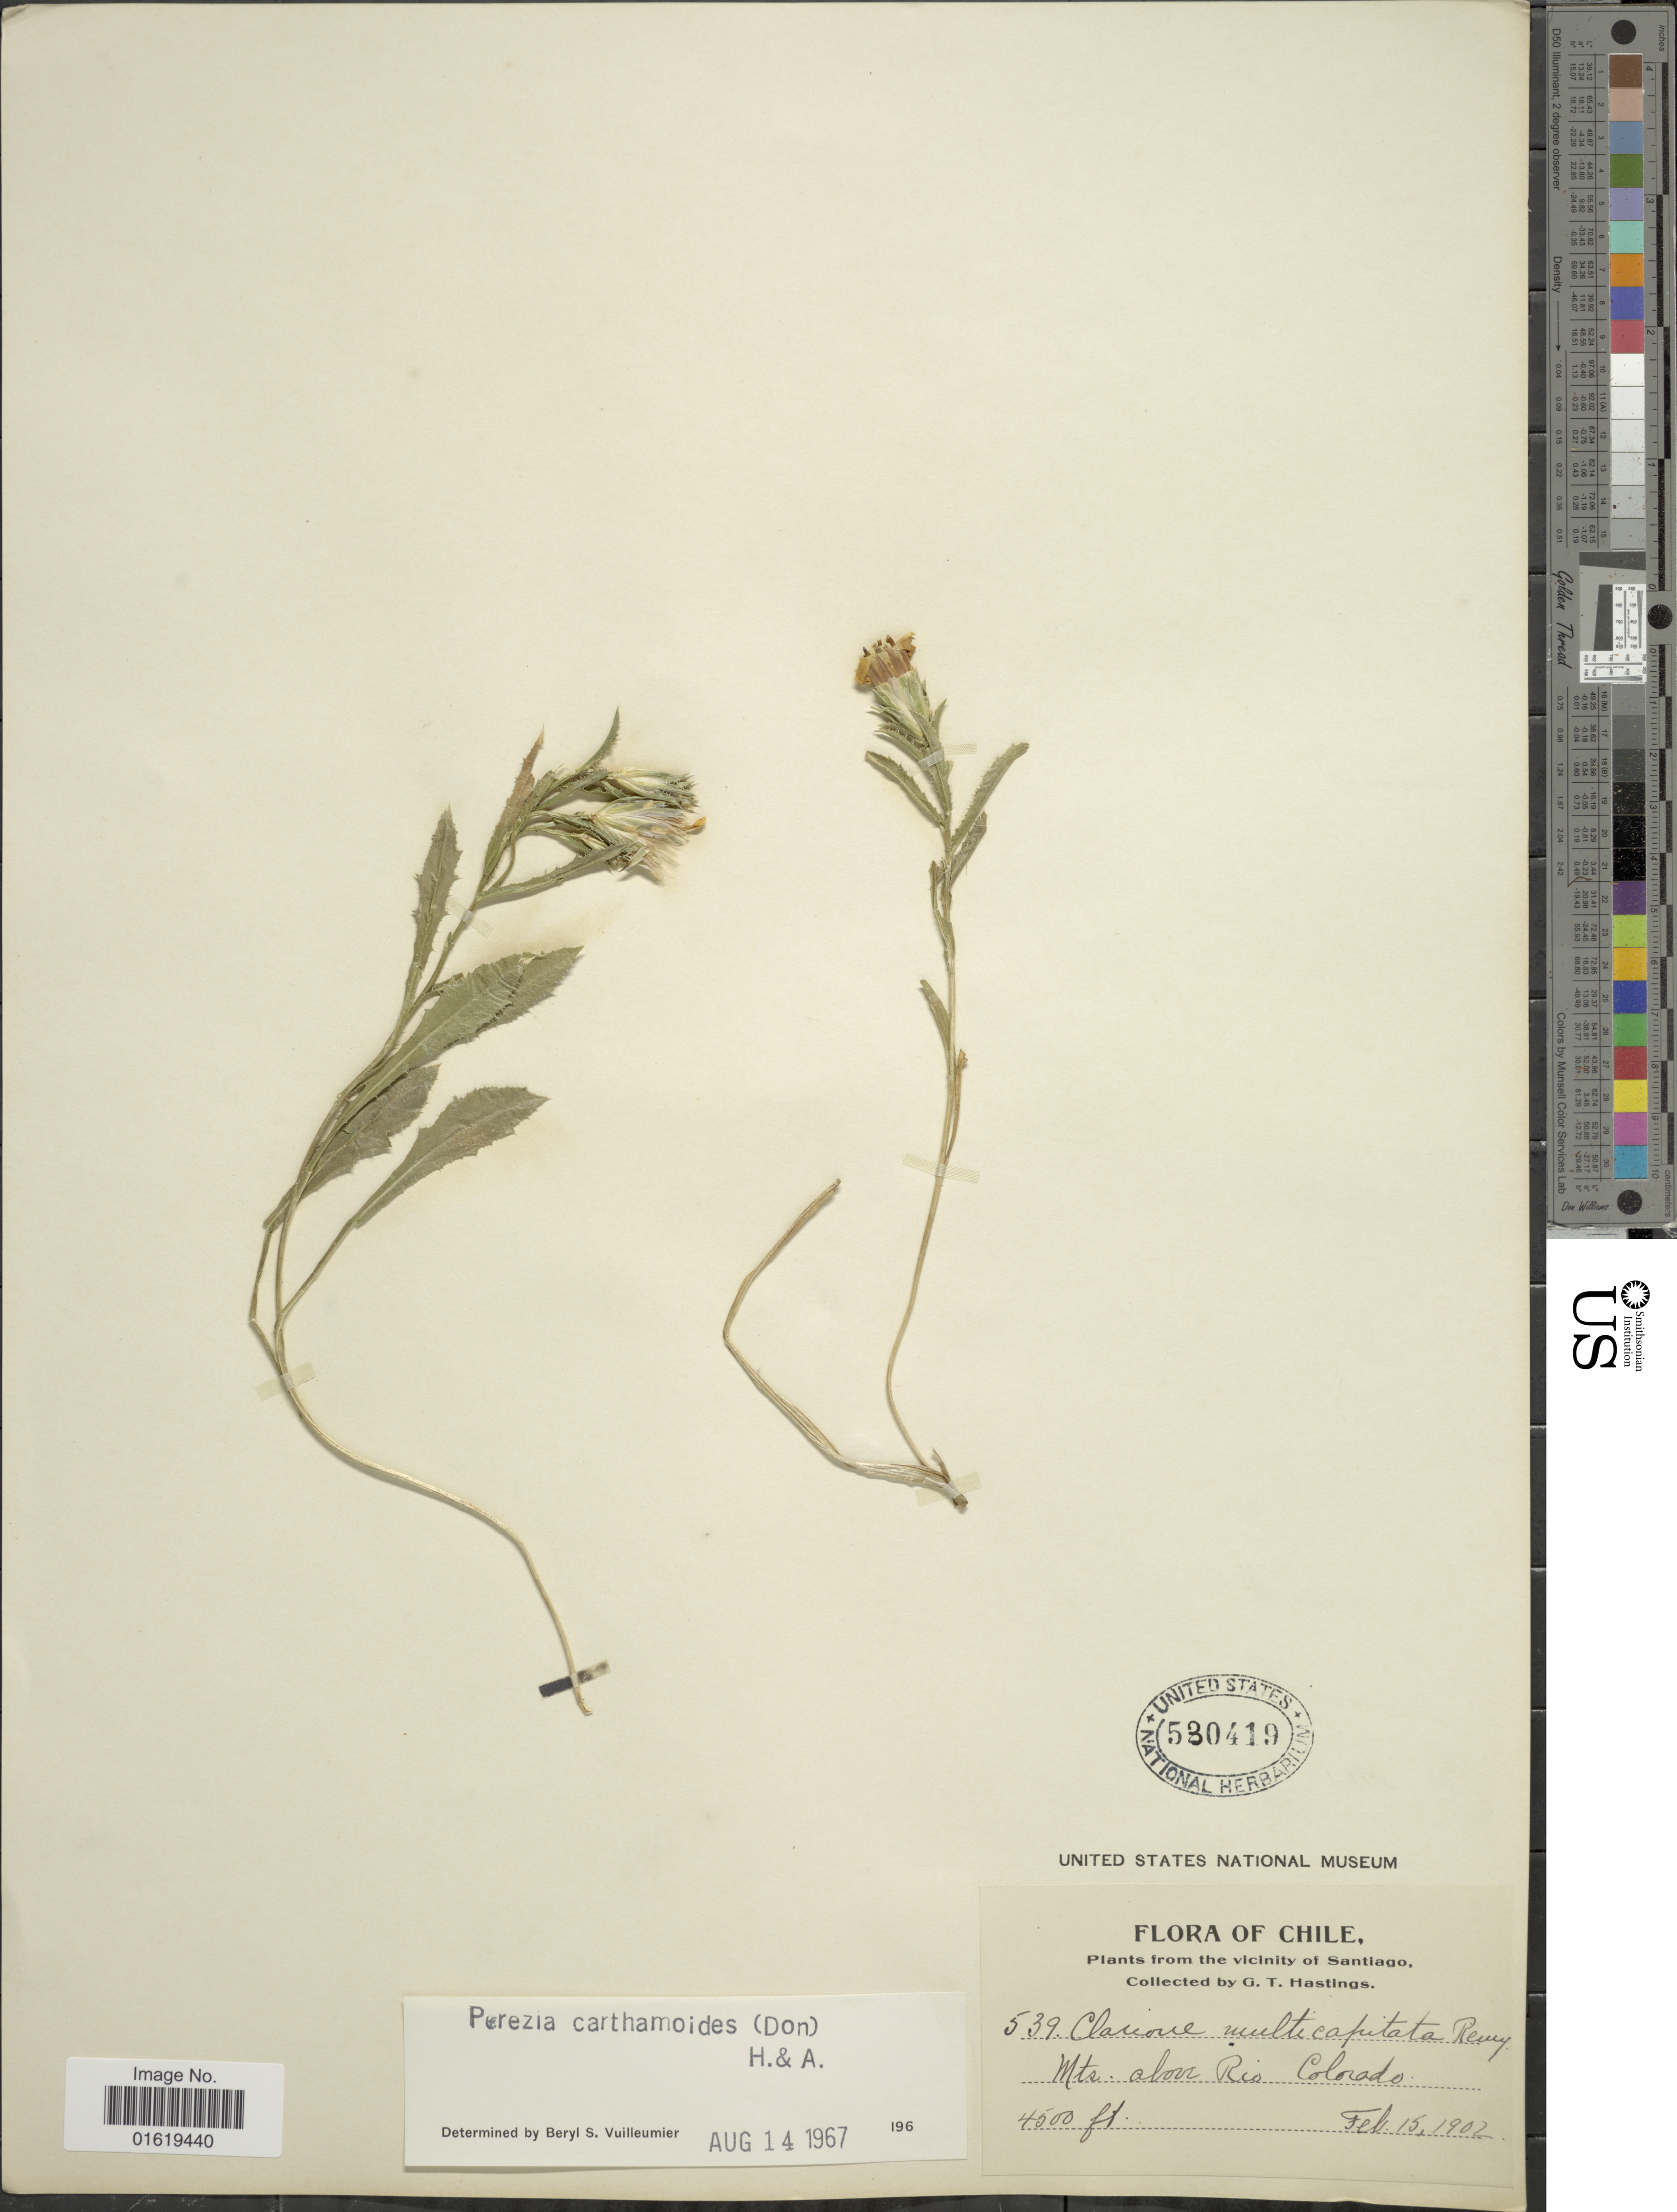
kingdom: Plantae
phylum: Tracheophyta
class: Magnoliopsida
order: Asterales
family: Asteraceae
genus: Perezia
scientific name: Perezia carthamoides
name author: (D. Don) Hook. & Arn.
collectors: G. Hastings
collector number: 539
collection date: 1902-02-15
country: Chile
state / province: Región Metropolitana (RM)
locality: Vicinity of Santiago. Mts. above Rio Colorado.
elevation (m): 1372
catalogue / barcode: US 530419